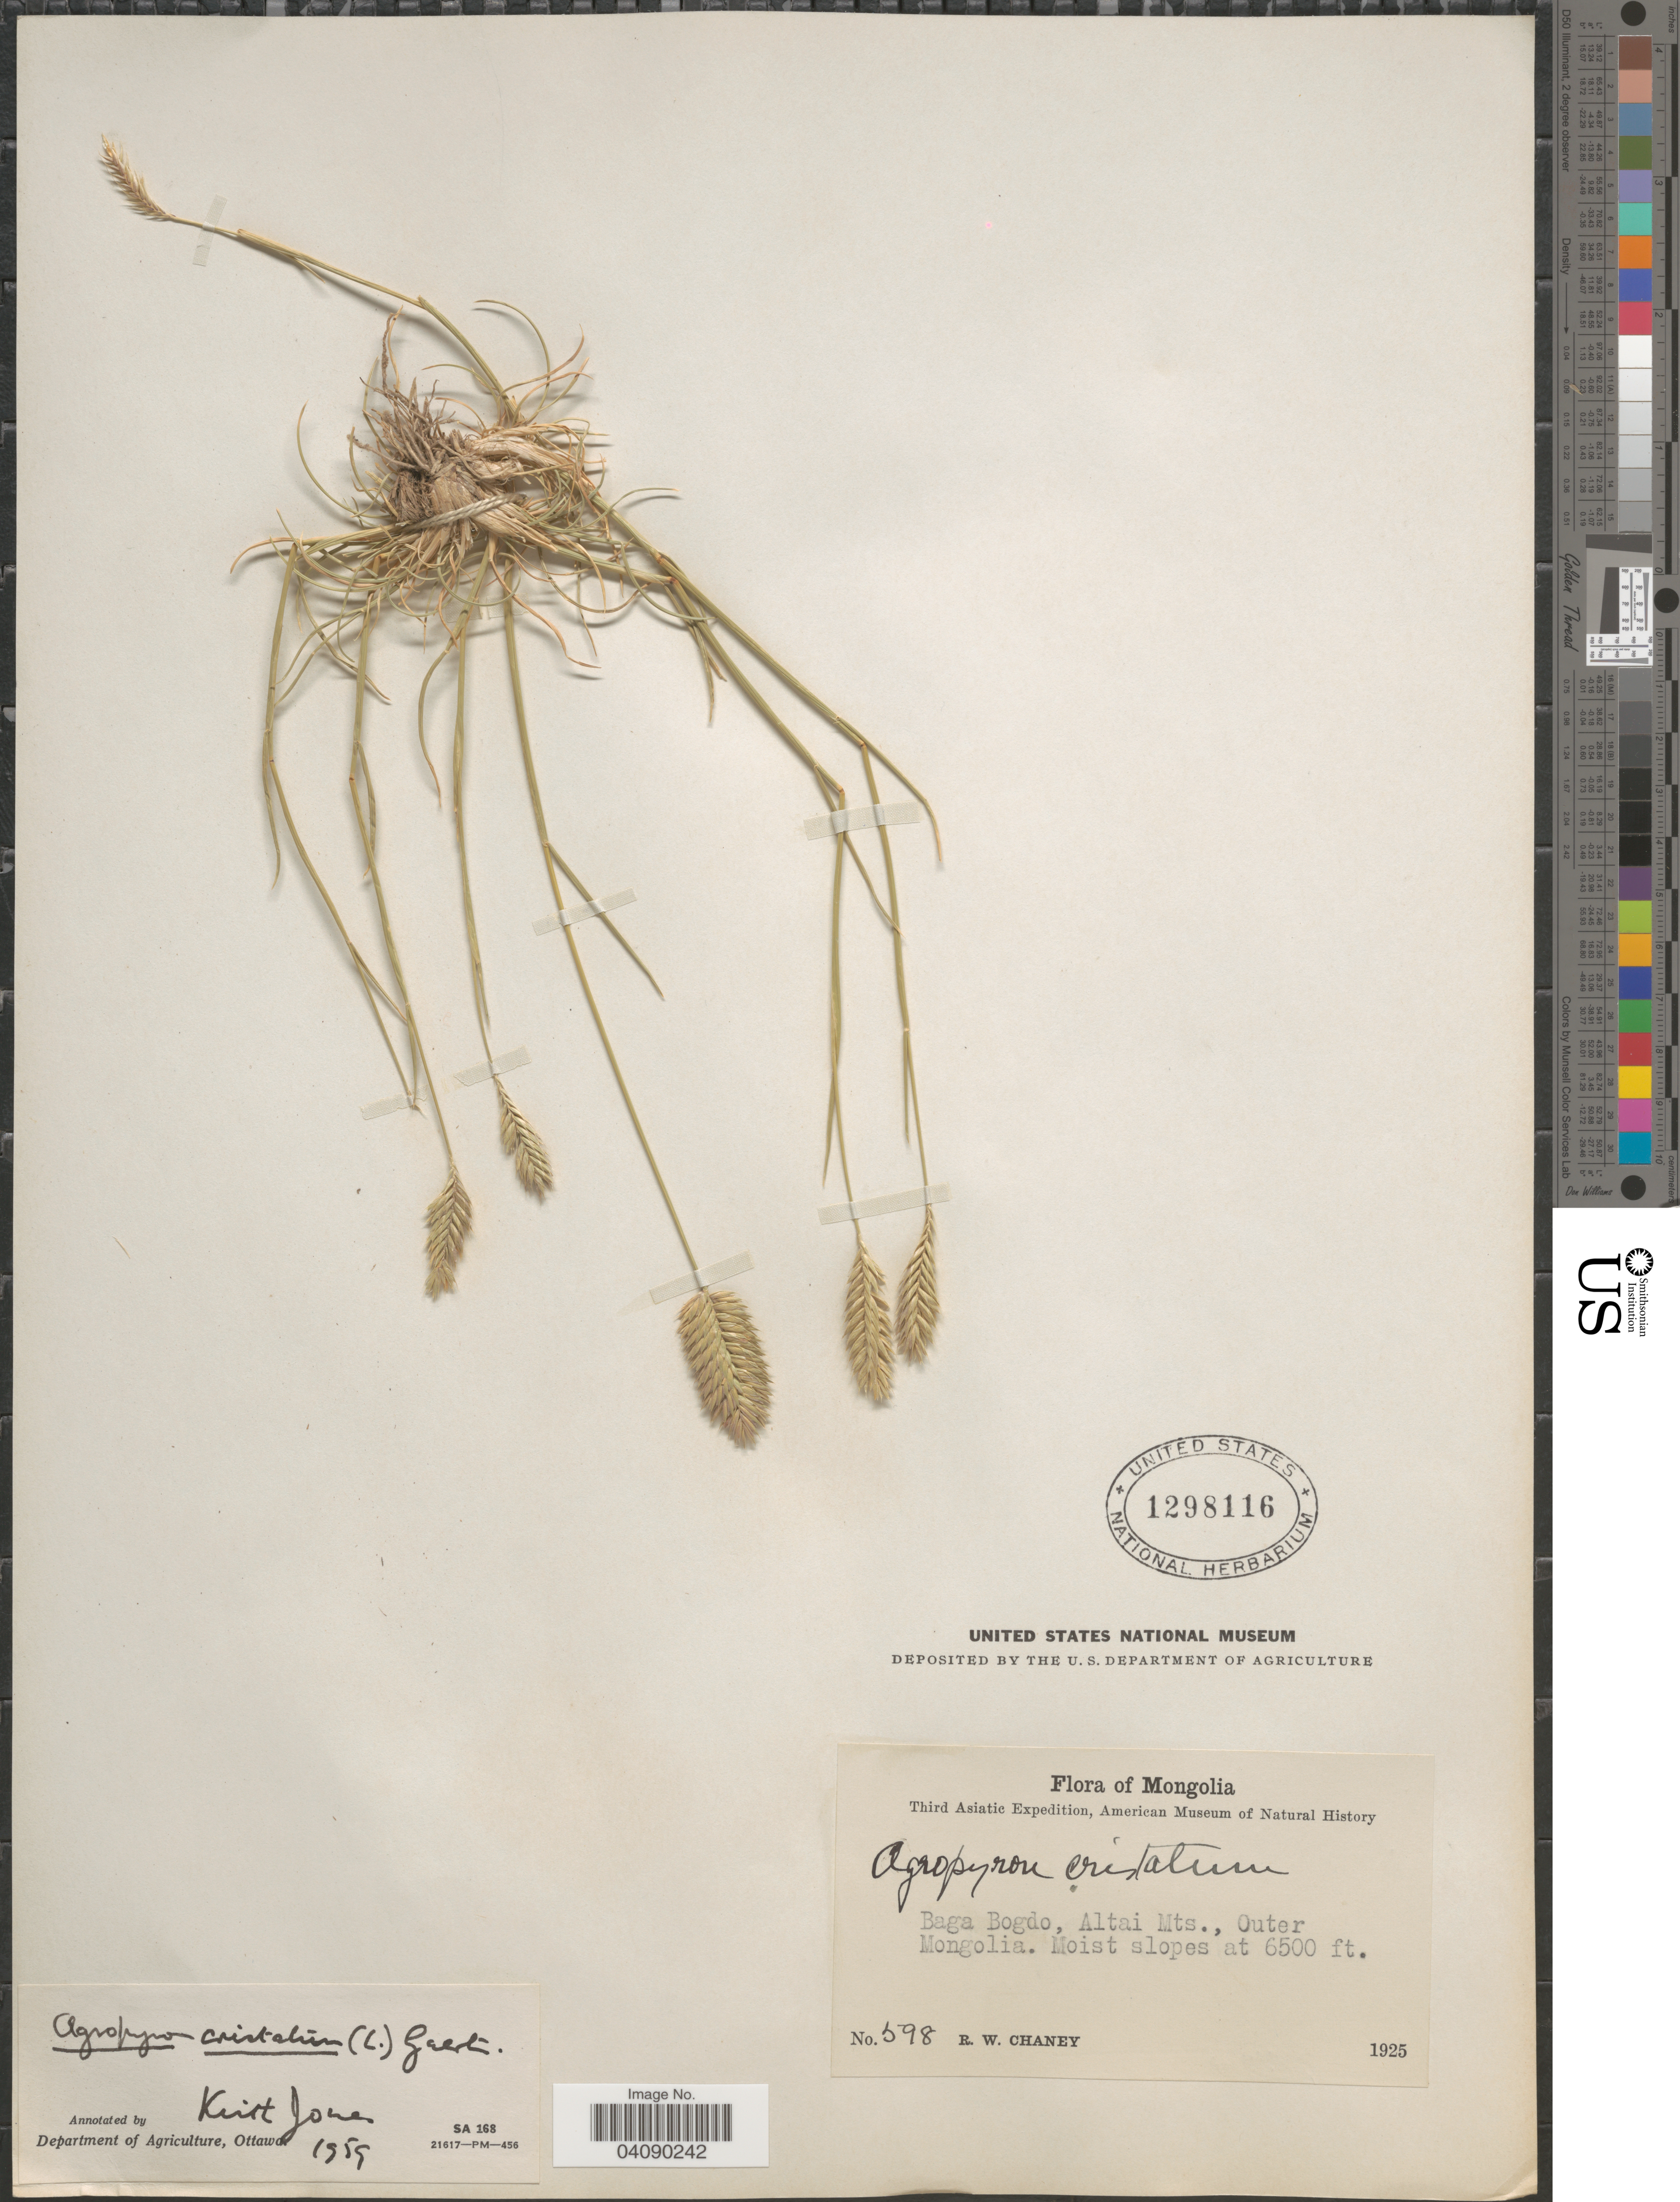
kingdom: Plantae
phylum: Tracheophyta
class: Liliopsida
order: Poales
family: Poaceae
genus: Agropyron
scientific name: Agropyron cristatum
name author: (L.) Gaertn.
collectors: R. Chaney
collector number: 598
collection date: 1925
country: Mongolia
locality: Mongolia. Third Asiatic Expedition. Baga Bogdo, Altai Mts., Outer Mongolia. Moist slopes.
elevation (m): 1981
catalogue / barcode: US 1298116